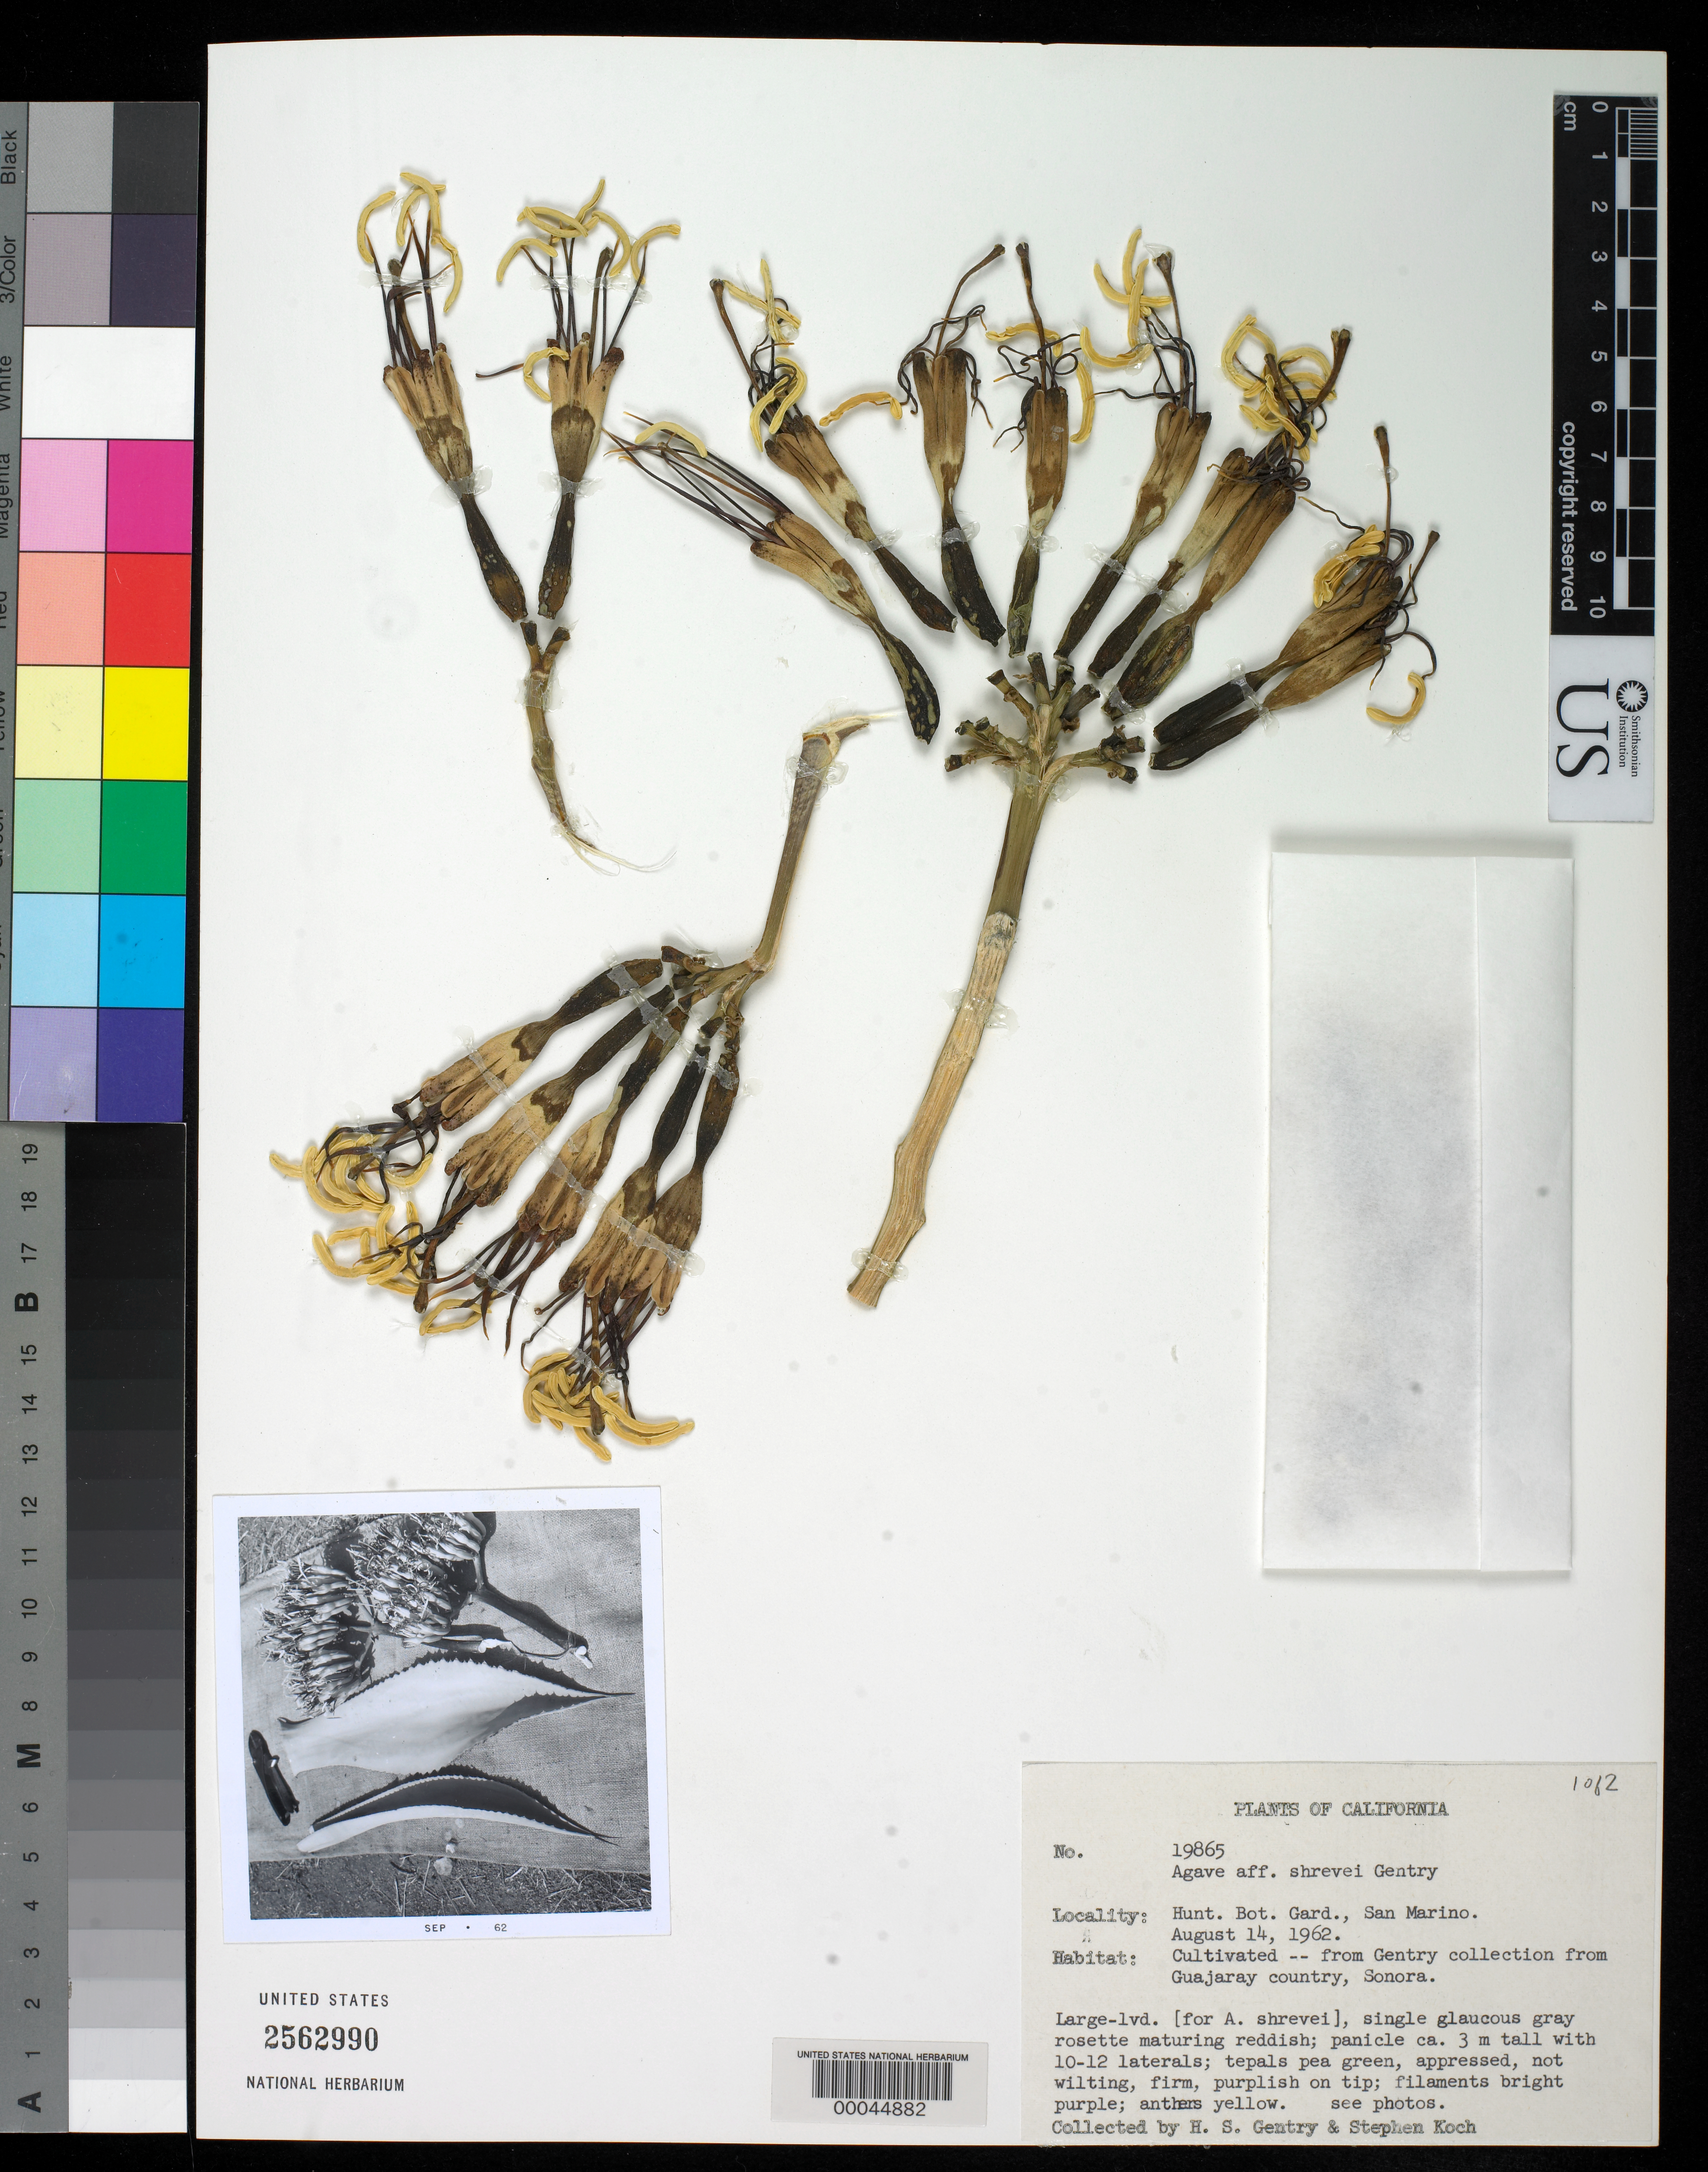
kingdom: Plantae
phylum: Tracheophyta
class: Liliopsida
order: Asparagales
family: Asparagaceae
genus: Agave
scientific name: Agave shrevei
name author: Gentry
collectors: H. S. Gentry & S. D. Koch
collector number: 19865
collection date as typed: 14 Aug 1962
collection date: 1962-08-14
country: Mexico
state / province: Sonora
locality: Guajaray country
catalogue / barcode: US 2562990